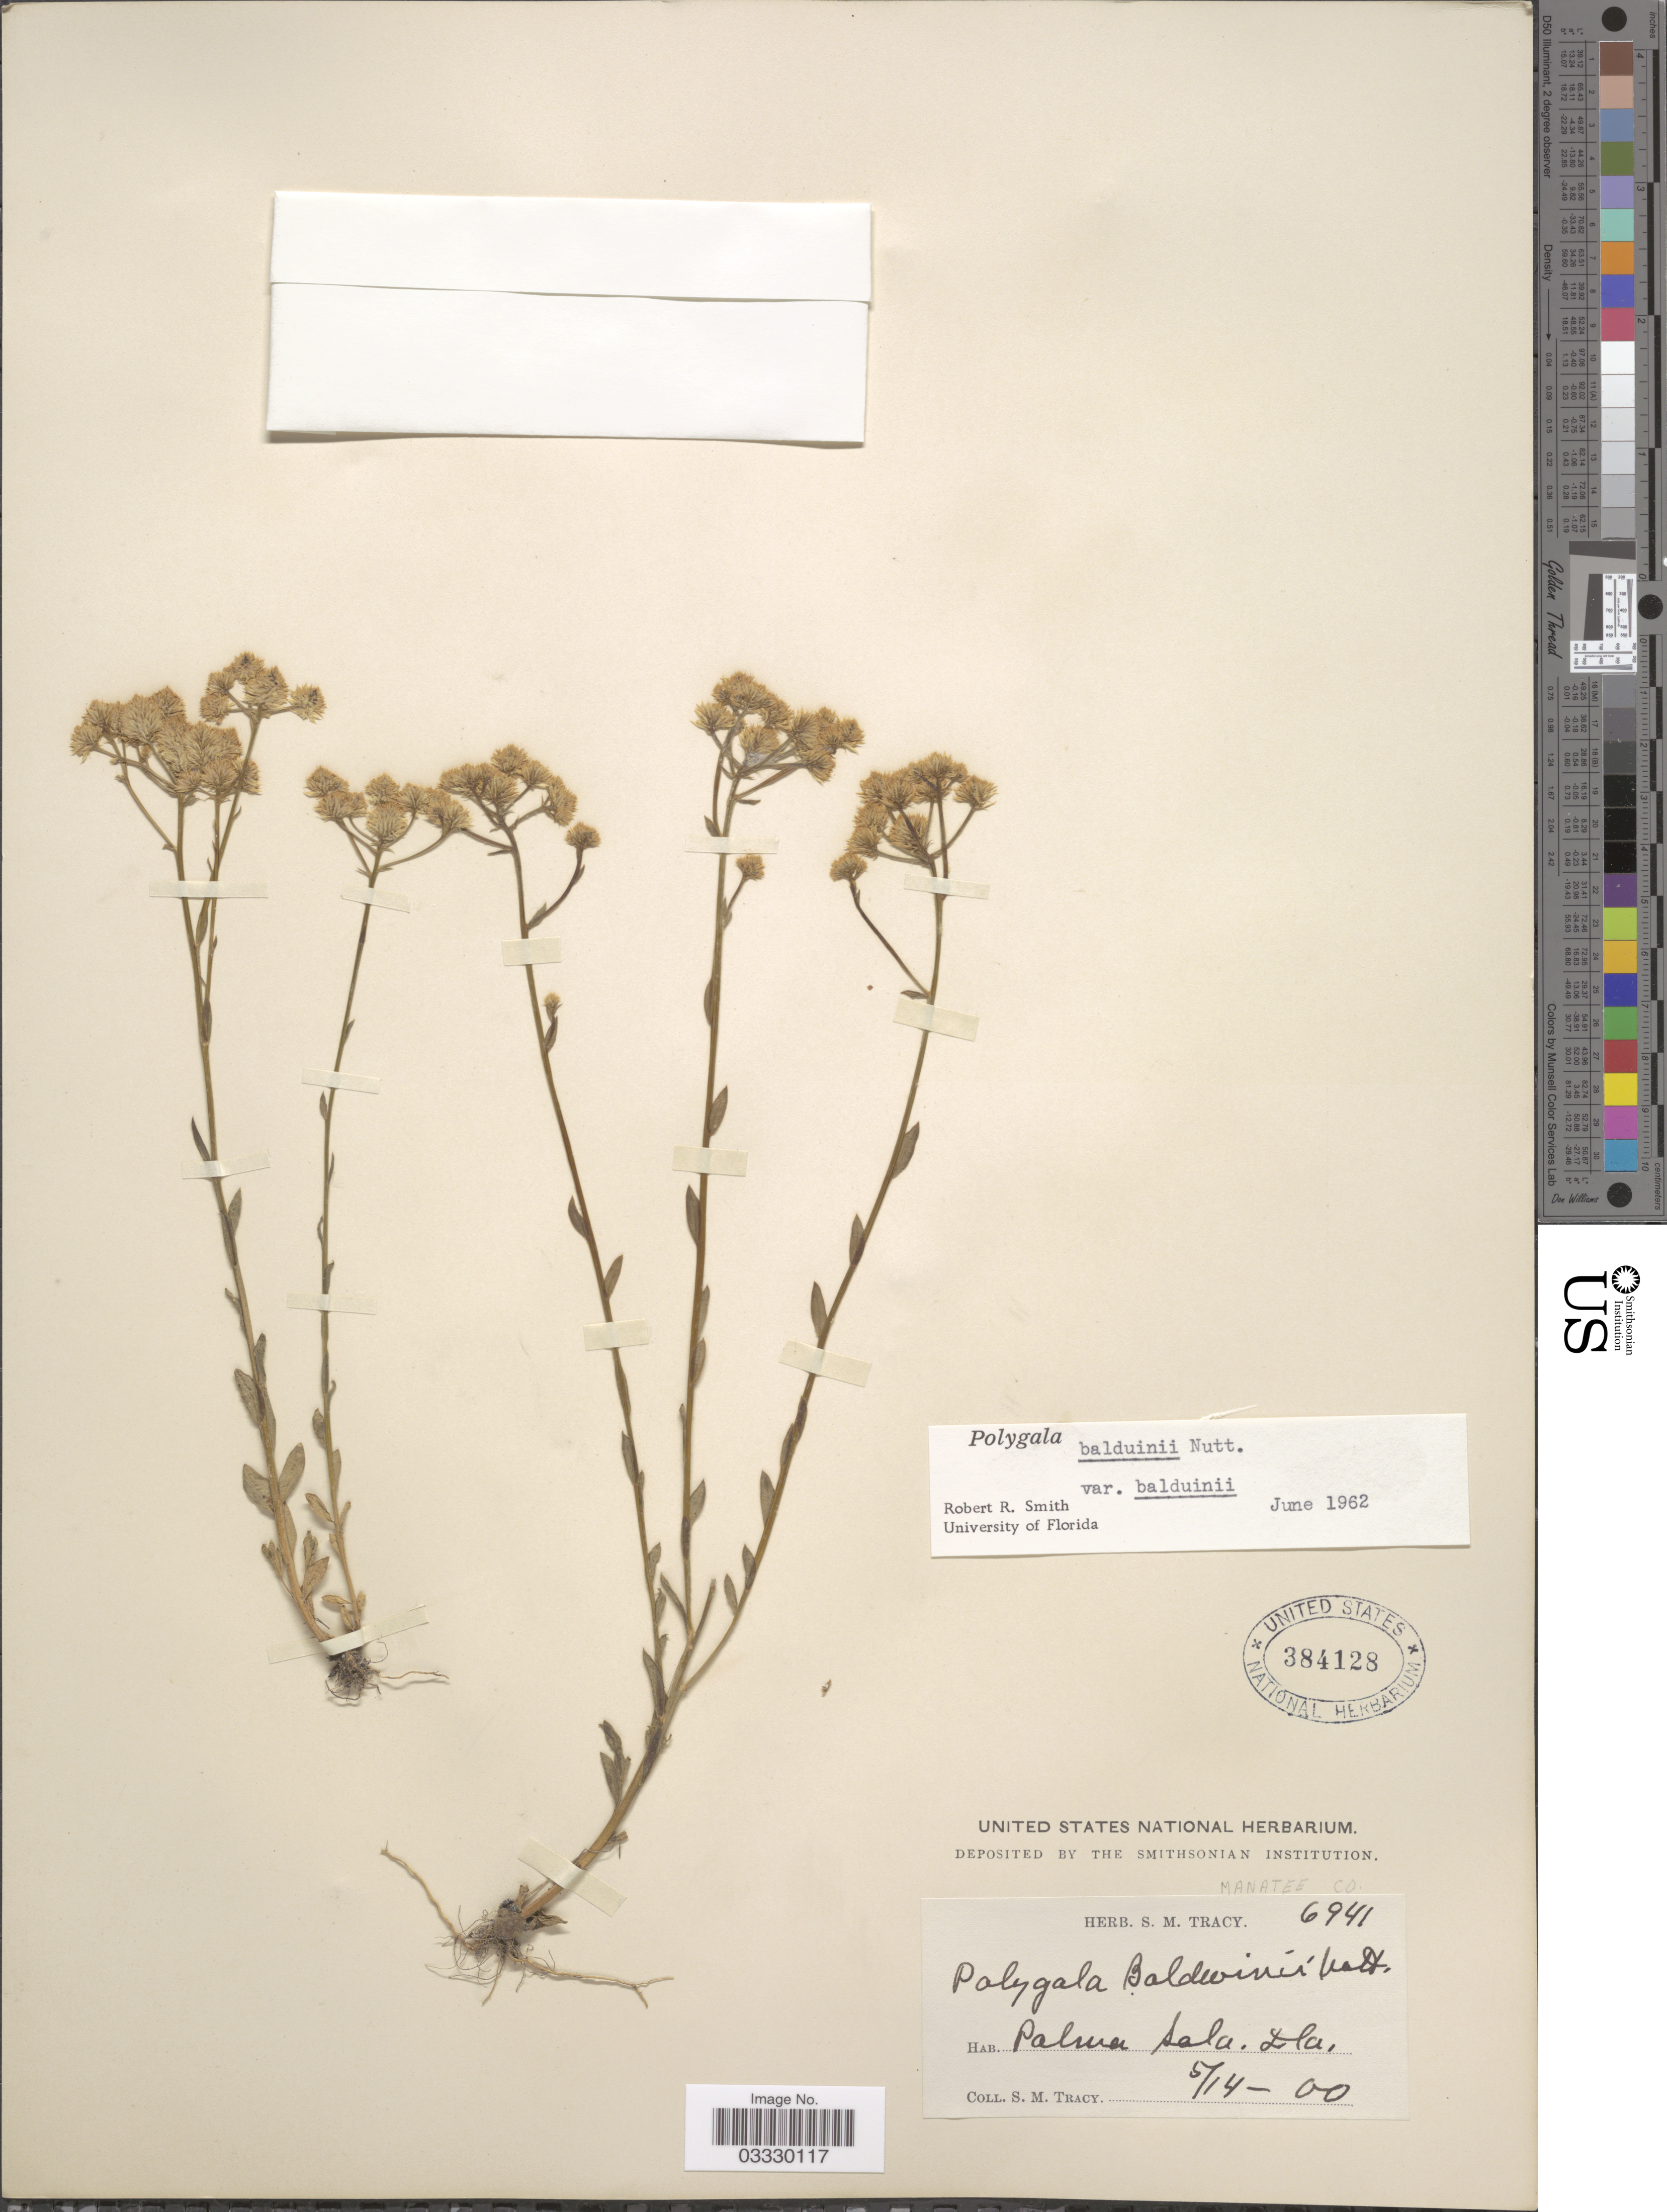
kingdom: Plantae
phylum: Tracheophyta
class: Magnoliopsida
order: Fabales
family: Polygalaceae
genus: Polygala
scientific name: Polygala balduinii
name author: Nutt.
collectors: S. M. Tracy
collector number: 6941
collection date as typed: Transcribed d/m/y: 14/5/0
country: United States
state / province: Florida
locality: Manatee Co. Palma Sola.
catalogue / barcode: US 384128